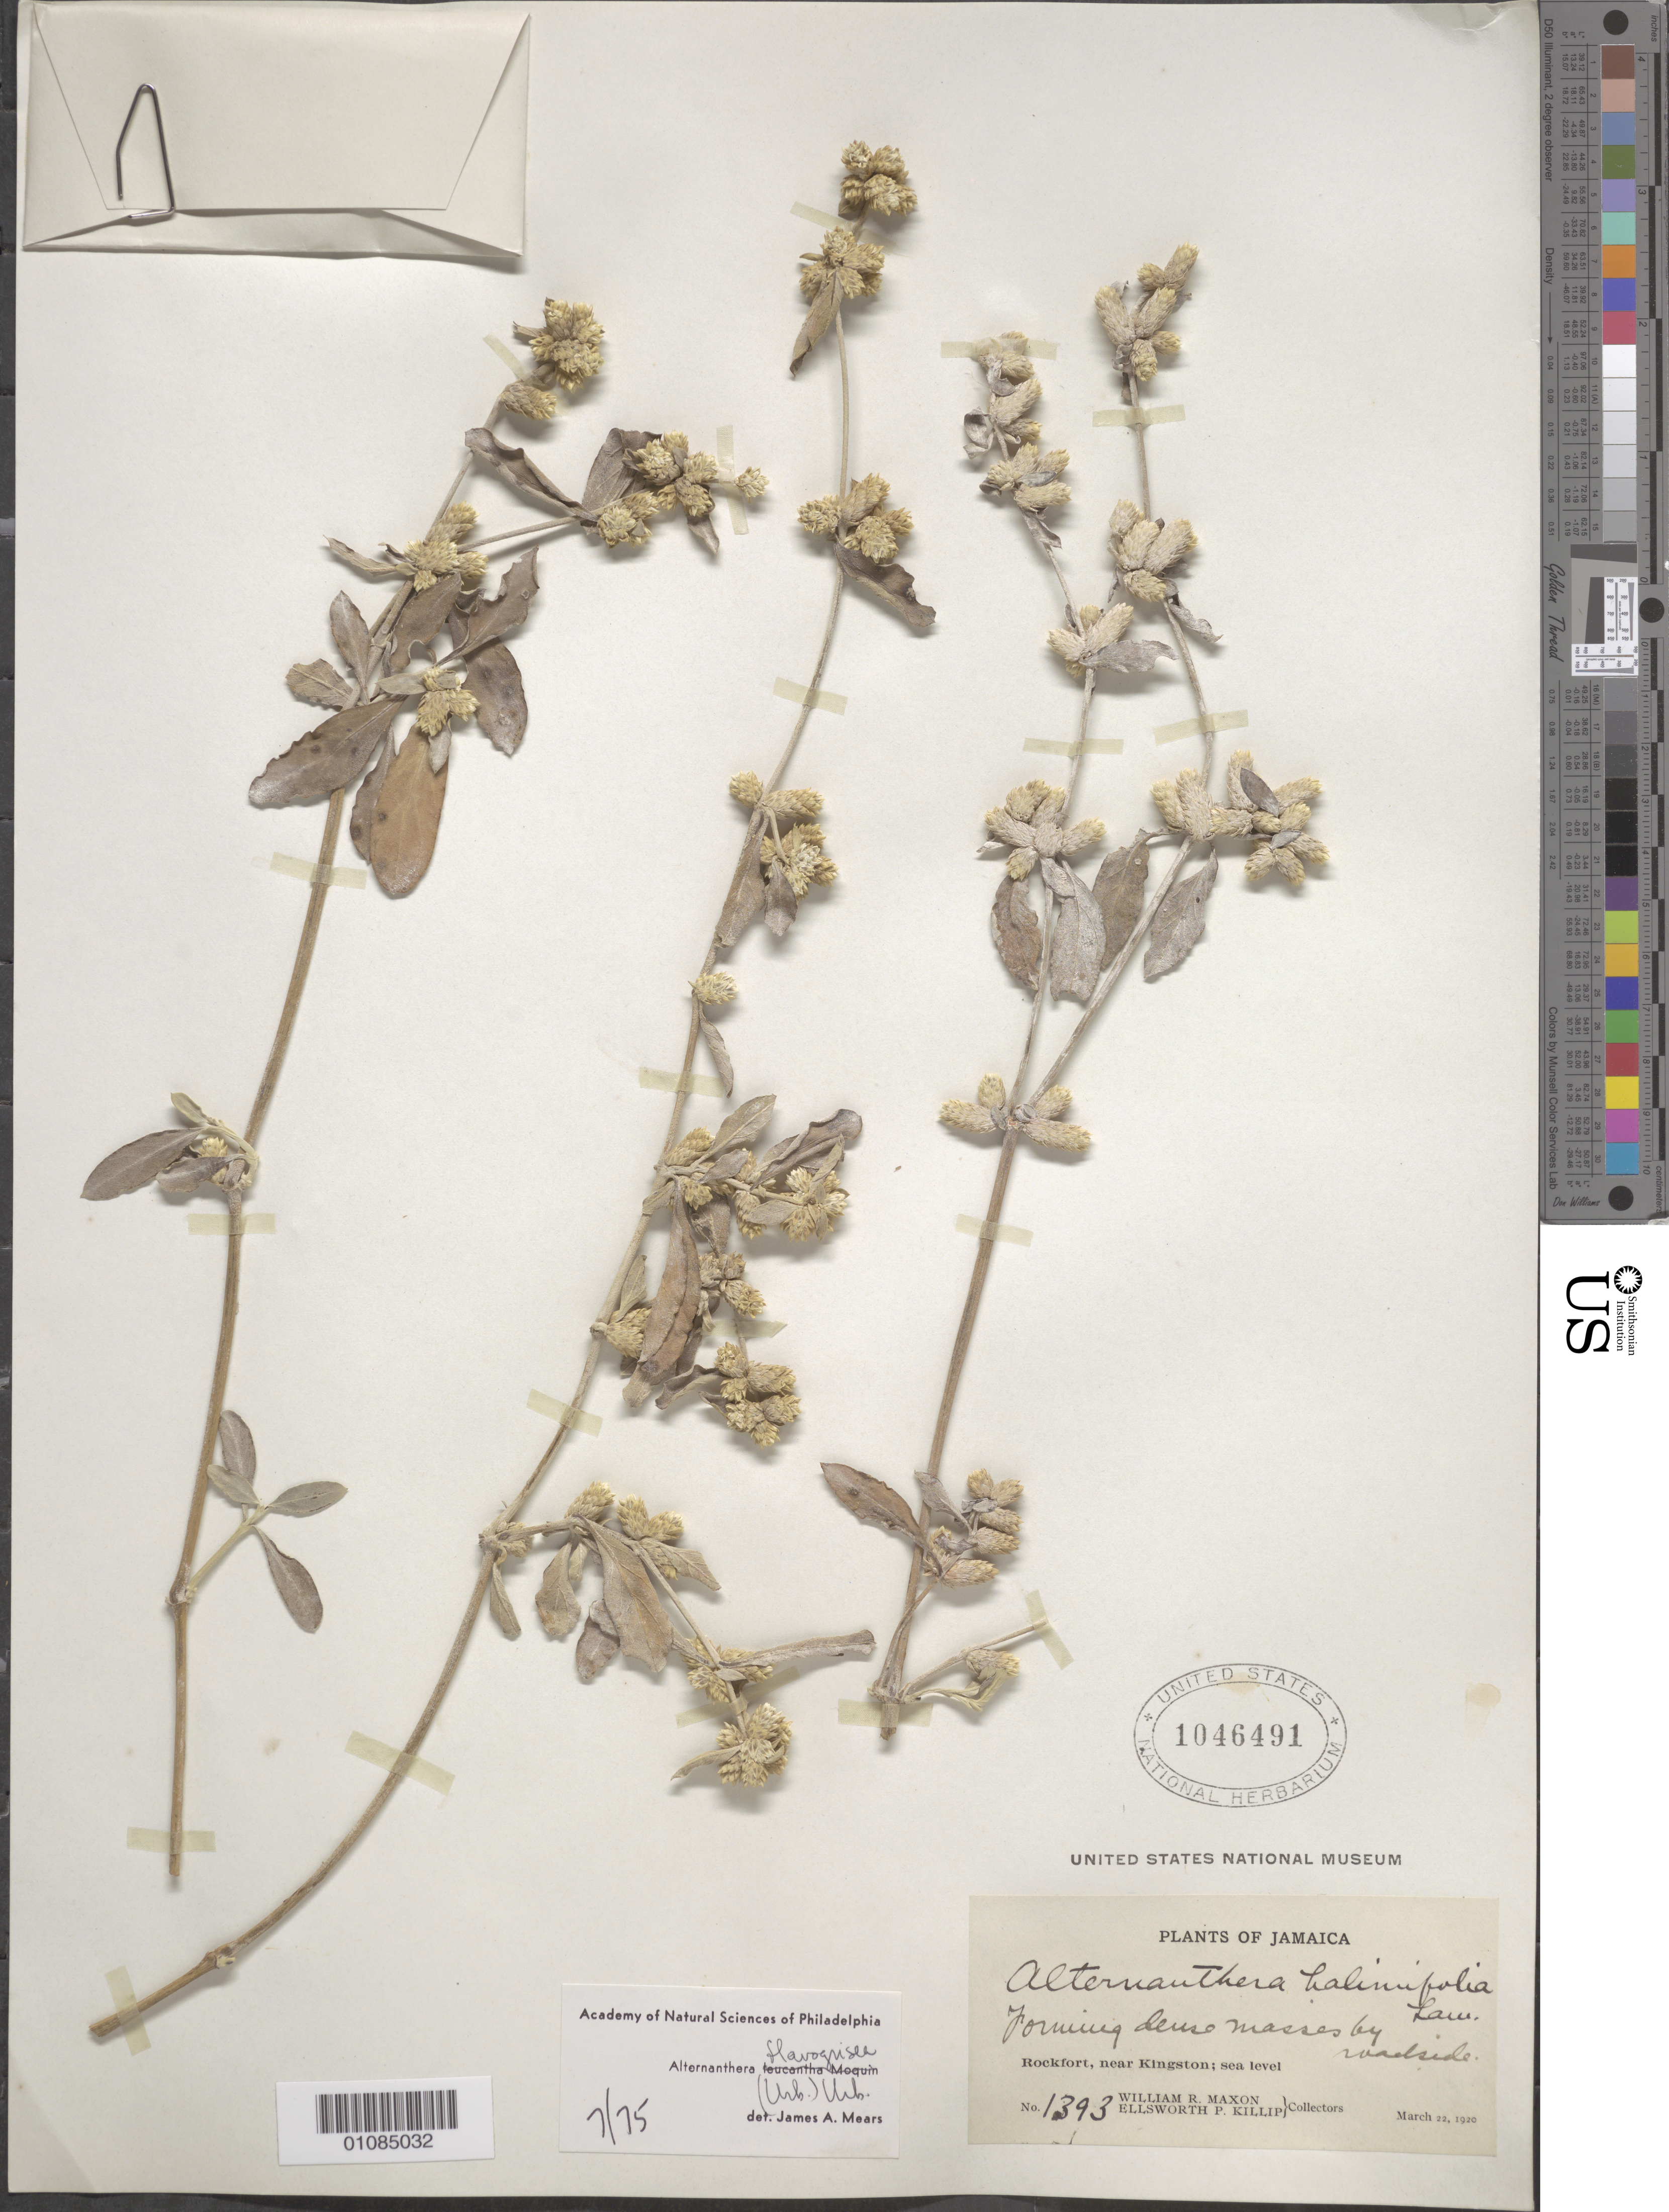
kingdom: Plantae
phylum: Tracheophyta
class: Magnoliopsida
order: Caryophyllales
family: Amaranthaceae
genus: Alternanthera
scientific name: Alternanthera flavogrisea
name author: Urb.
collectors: W. R. Maxon & E. P. Killip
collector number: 1393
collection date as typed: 22 Mar 1920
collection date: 1920-03-22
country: Jamaica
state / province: Kingston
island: Jamaica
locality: Near Kingston, Rockfort.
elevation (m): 0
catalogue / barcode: US 1046491